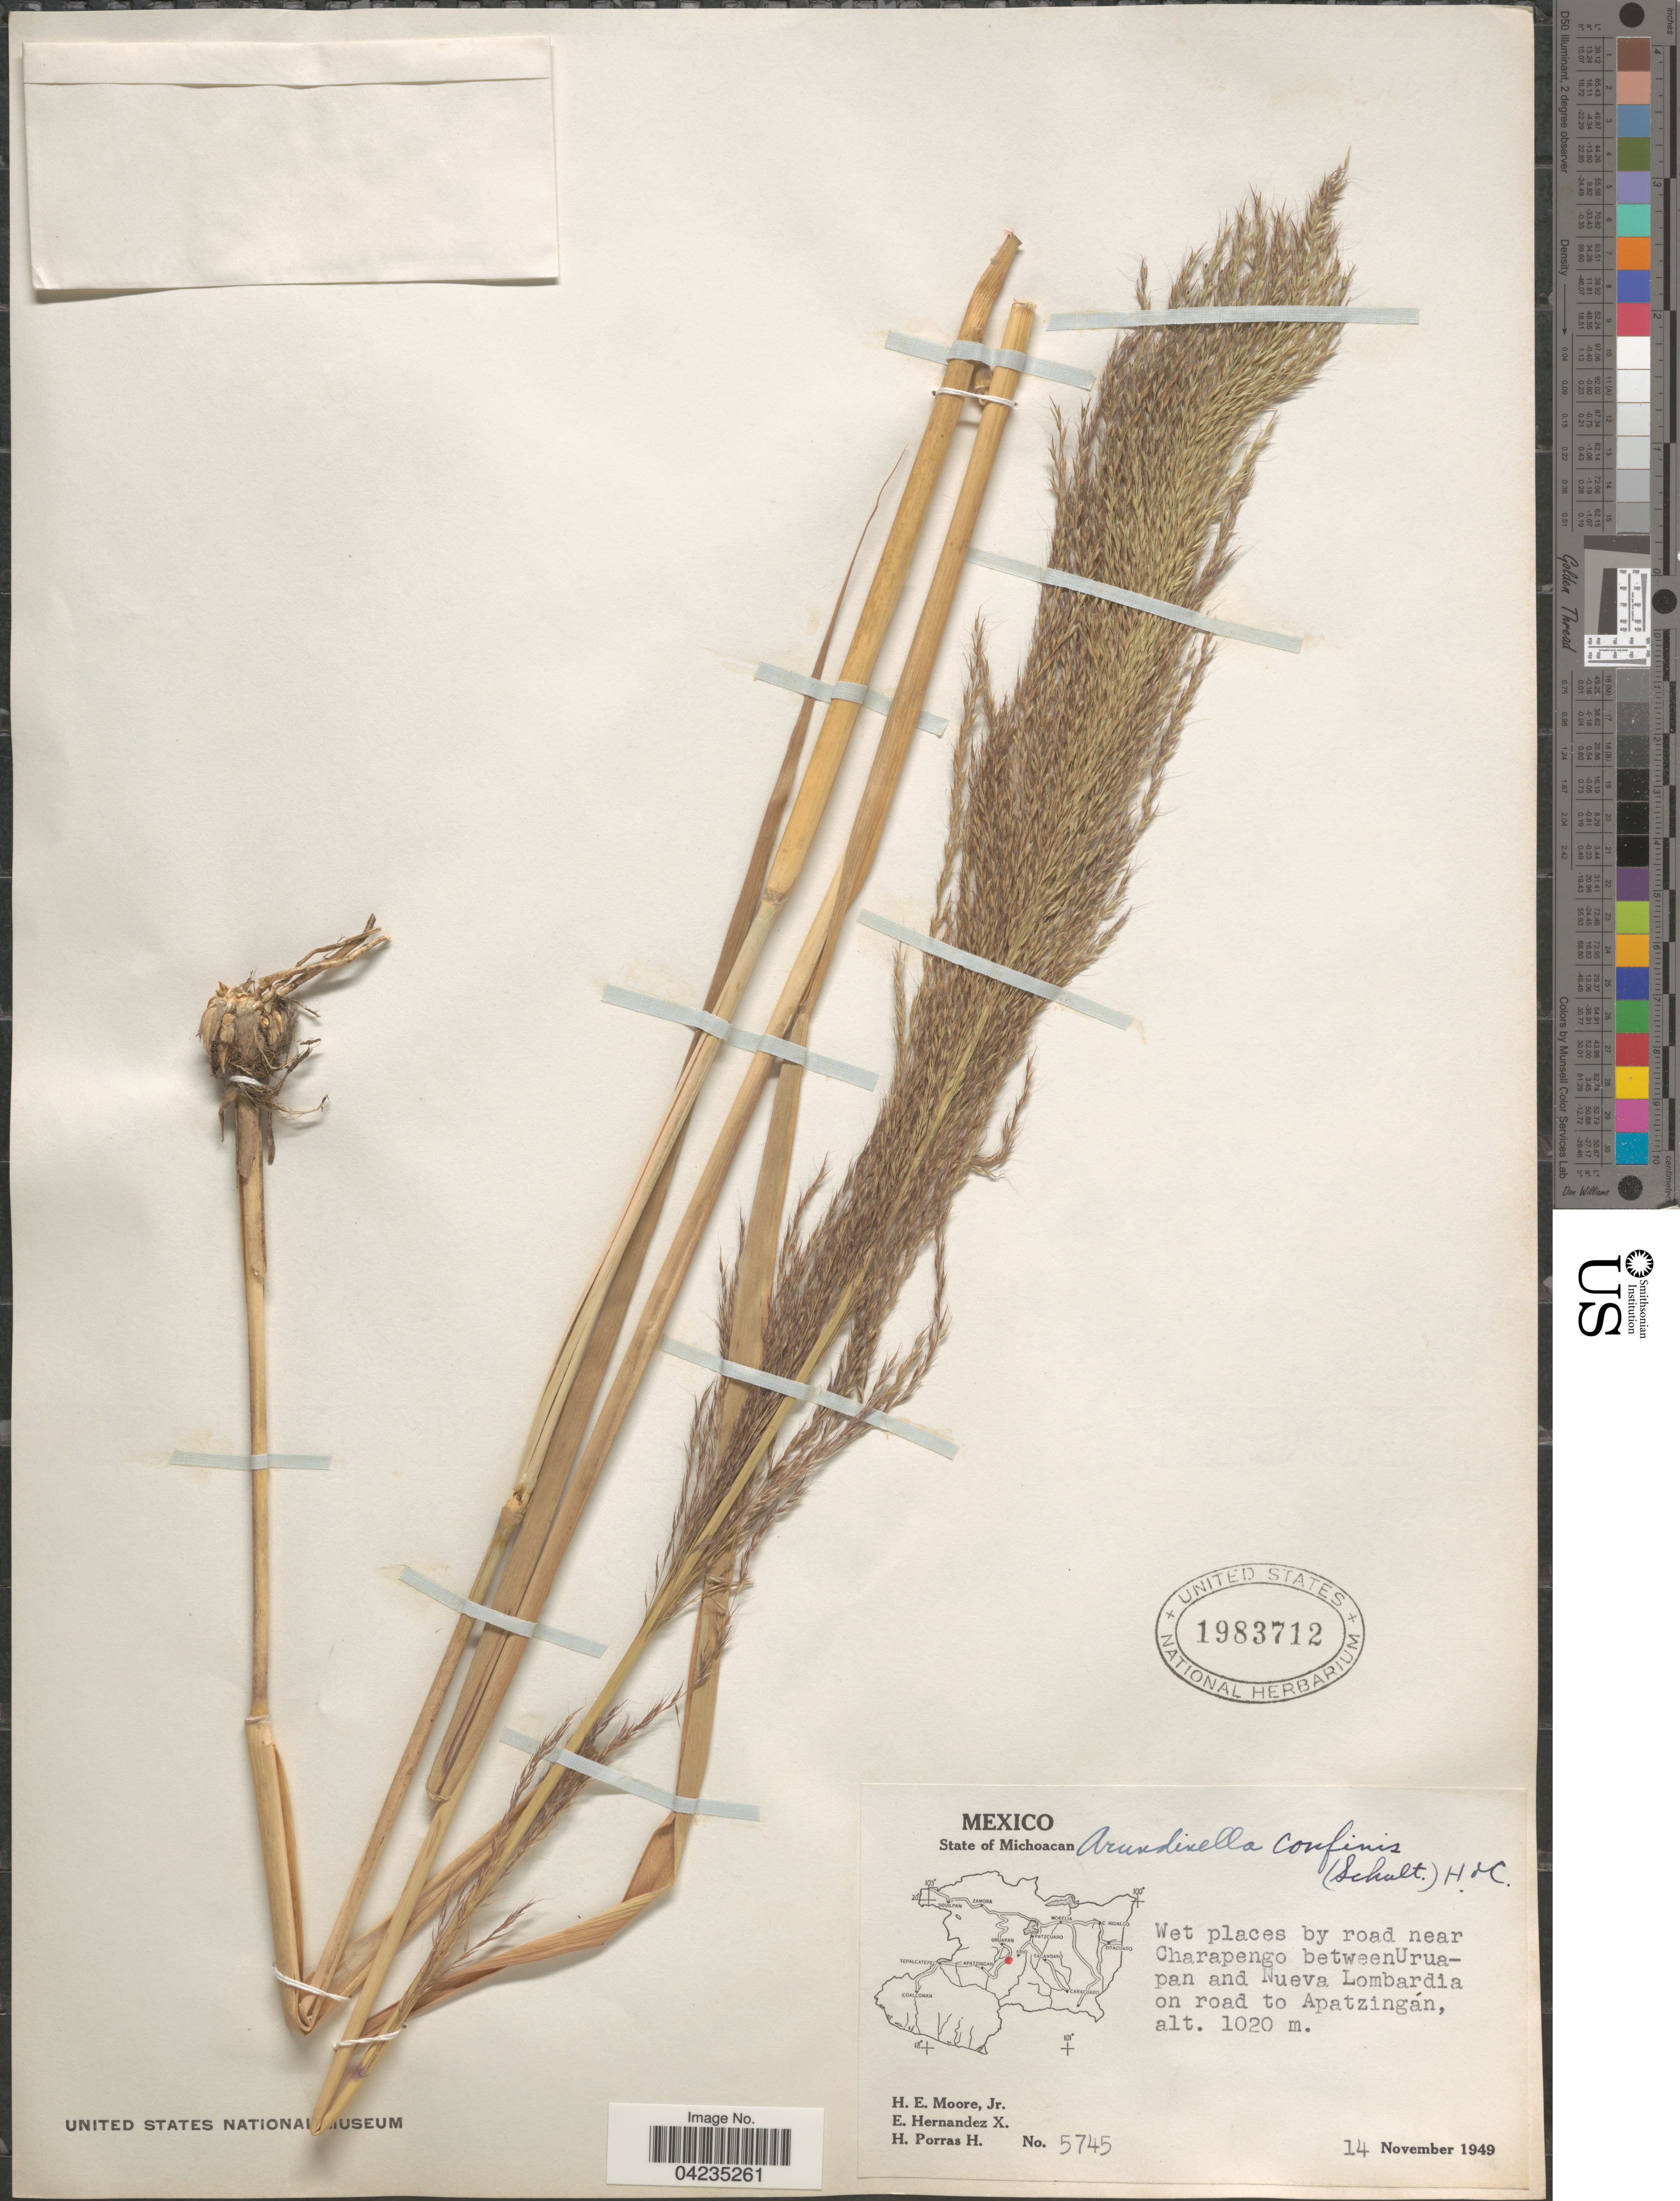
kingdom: Plantae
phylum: Tracheophyta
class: Liliopsida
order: Poales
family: Poaceae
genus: Arundinella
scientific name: Arundinella hispida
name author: (Humb. & Bonpl. ex Willd.) Kuntze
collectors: H. Moore, E. Hernandez X. & H. Porras-H.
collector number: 5745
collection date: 1949-11-14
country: Mexico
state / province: Michoacán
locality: Wet places by road near Charapengo between Uruapan and Nueva Lombardia on road to Apatzingán.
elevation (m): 1020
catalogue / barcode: US 1983712